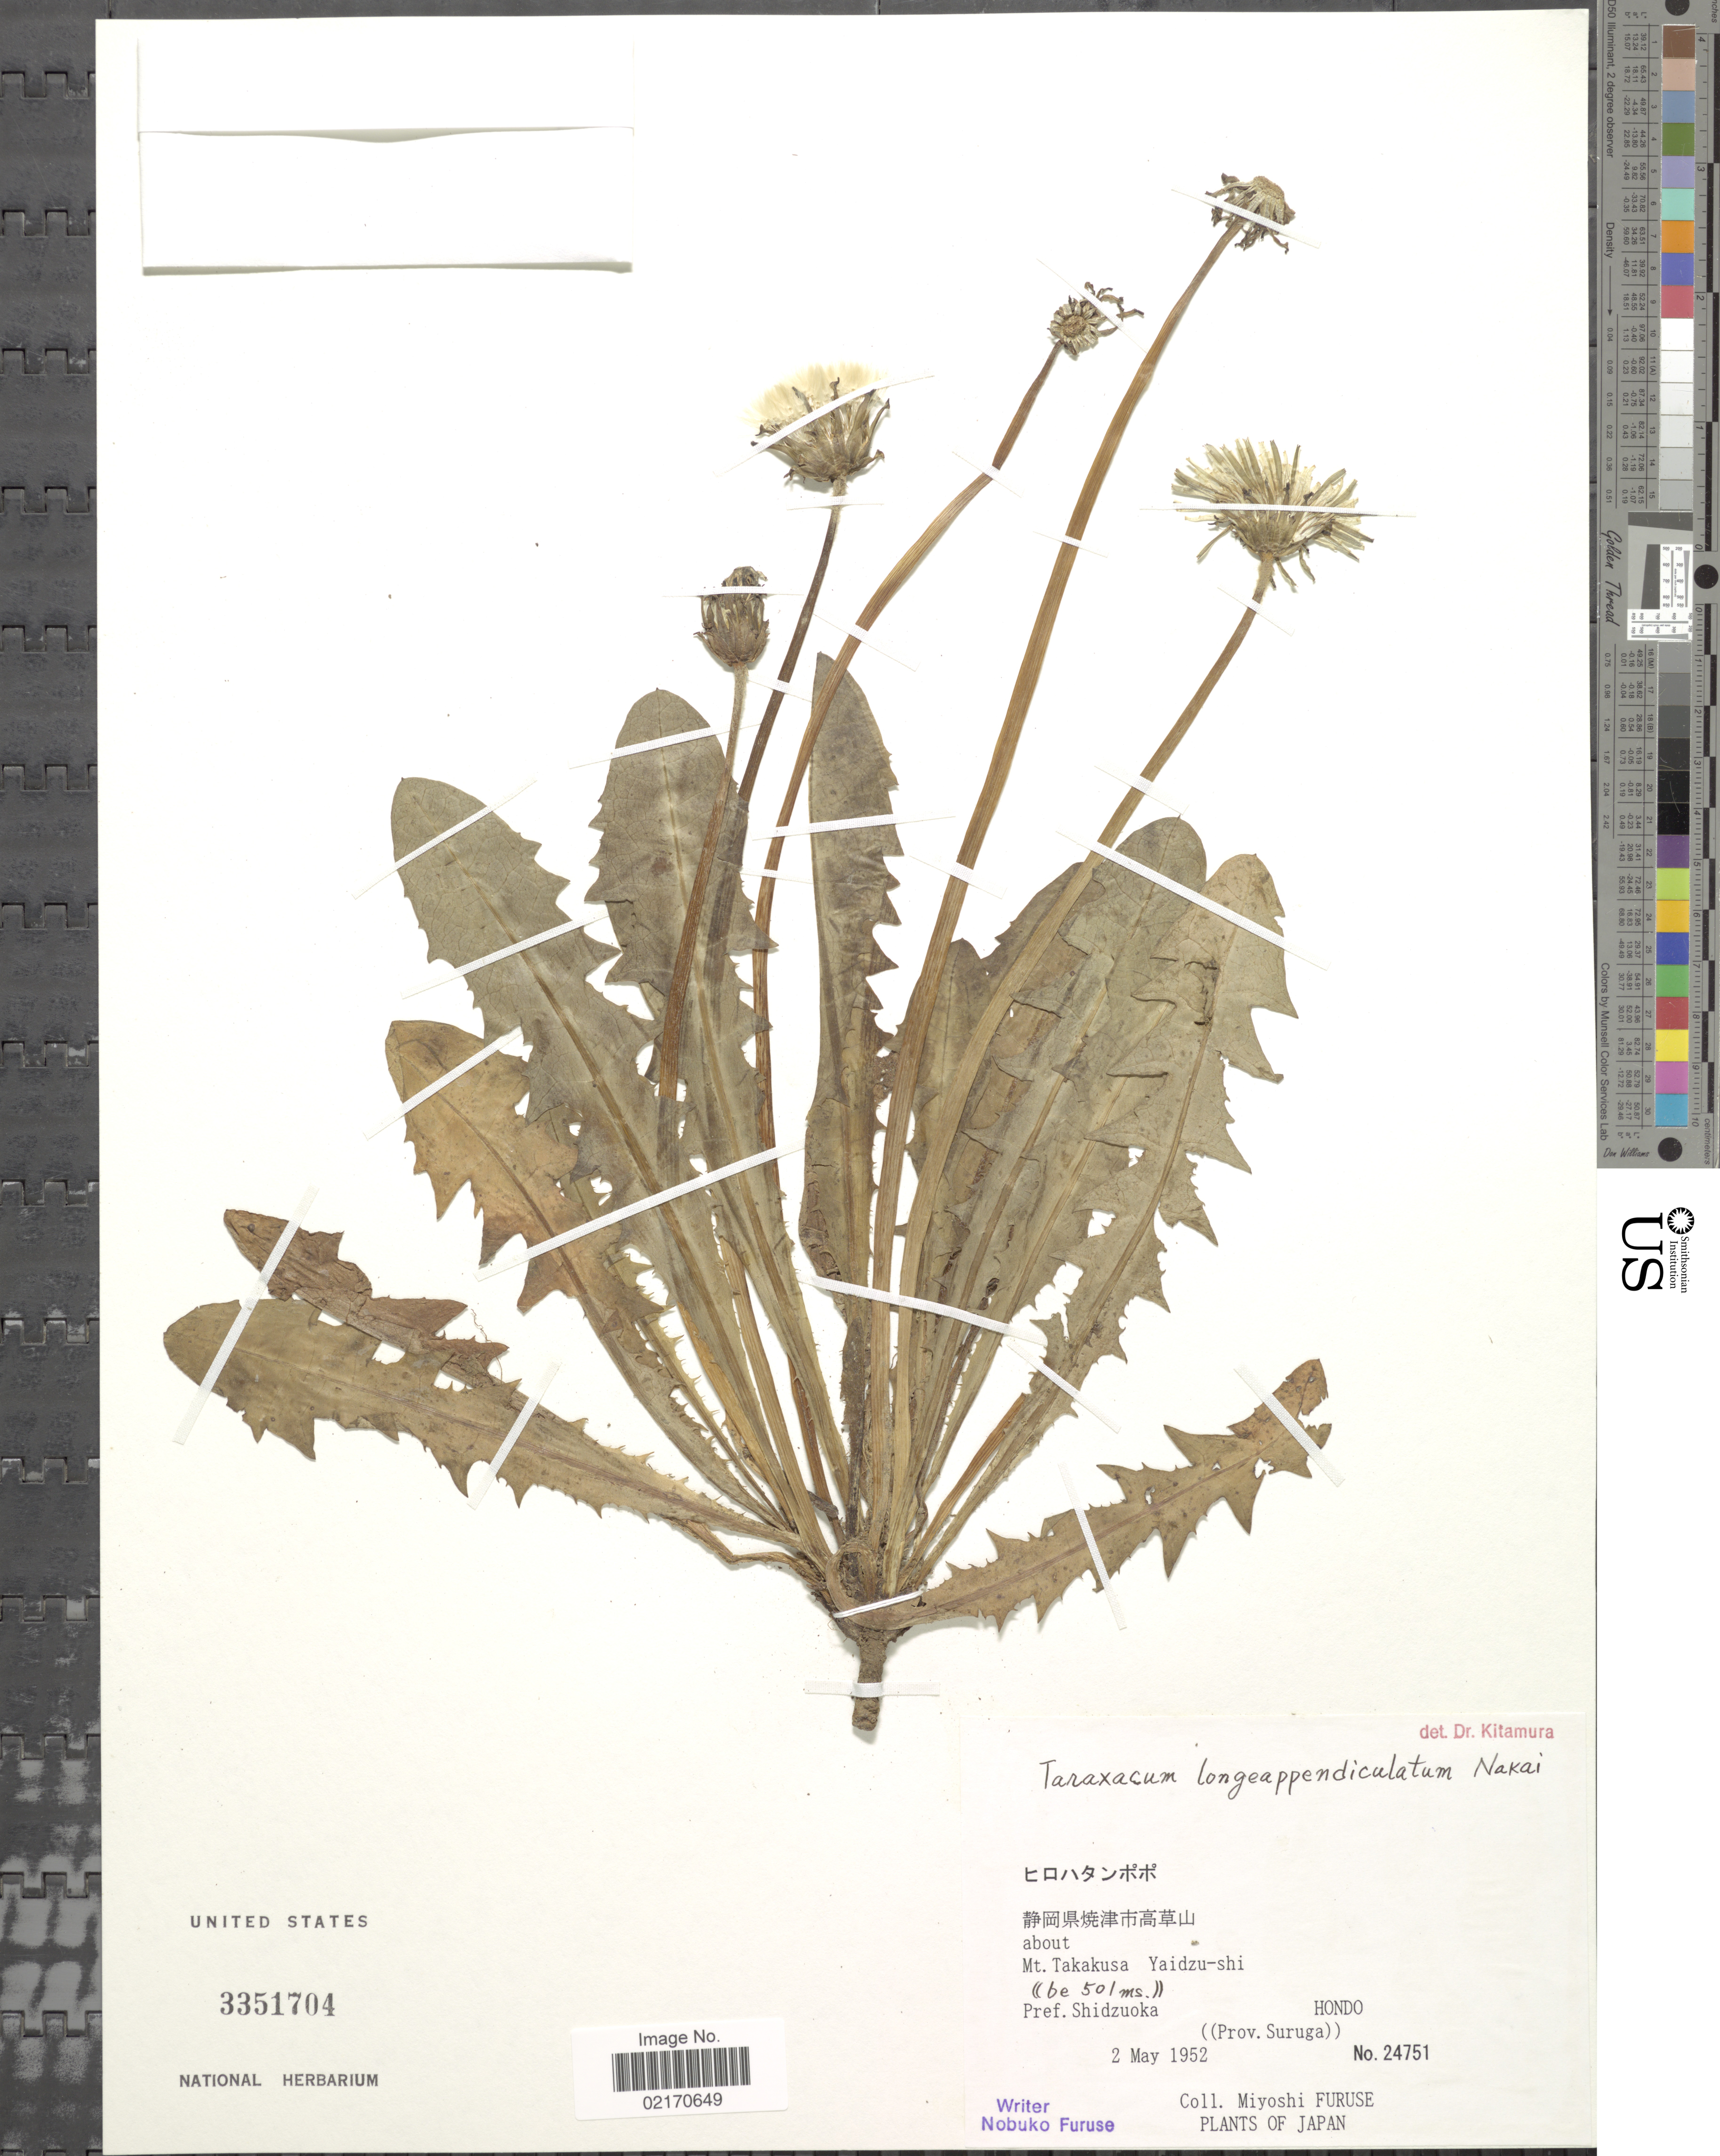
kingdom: Plantae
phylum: Tracheophyta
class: Magnoliopsida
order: Asterales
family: Asteraceae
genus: Taraxacum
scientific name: Taraxacum longeappendiculatum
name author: Nakai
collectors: M. Furuse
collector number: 24751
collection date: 1952-05-02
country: Japan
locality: About Mt. Takakusa Yaidzu-shi, Pref. Shidzuoka Hondo, ((Prov. Suruga)).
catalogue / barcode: US 3351704